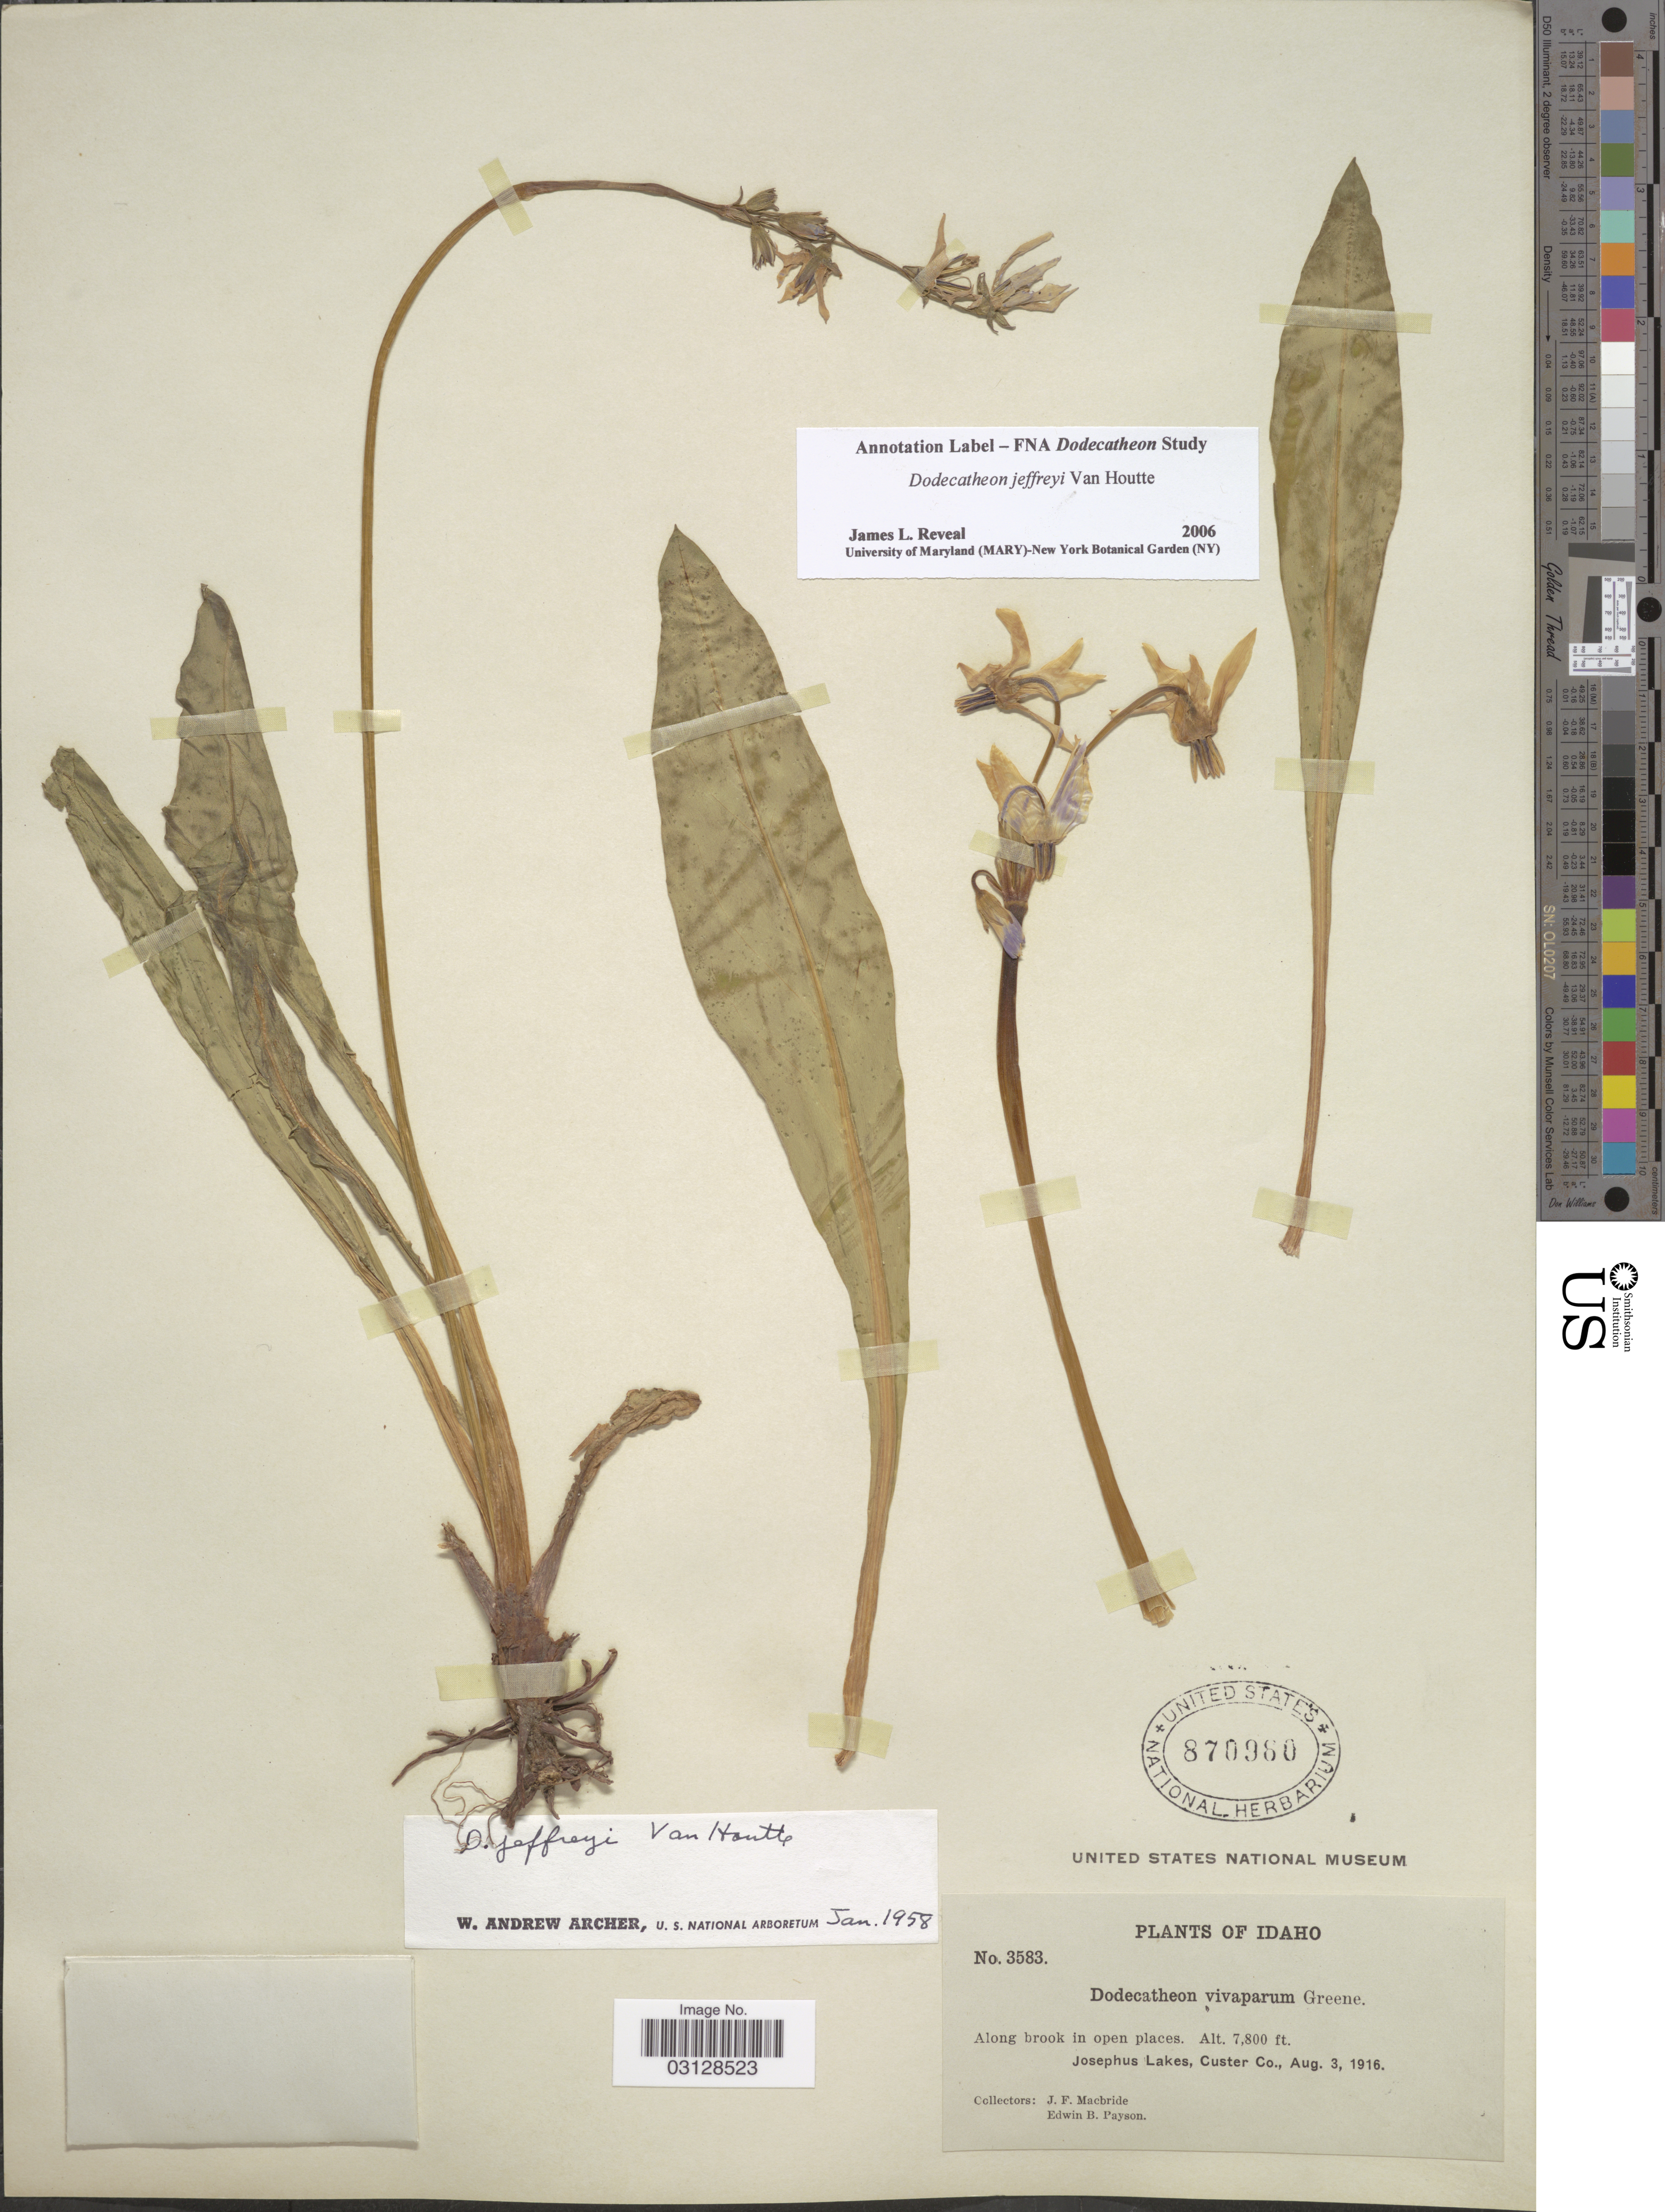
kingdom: Plantae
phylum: Tracheophyta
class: Magnoliopsida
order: Ericales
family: Primulaceae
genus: Dodecatheon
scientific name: Dodecatheon jeffreyi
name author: Van Houtte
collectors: J. F. Macbride & E. B. Payson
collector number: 3583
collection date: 1916-08-03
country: United States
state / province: Idaho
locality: Josephus Lakes, Custer Co.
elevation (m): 2377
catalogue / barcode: US 870980